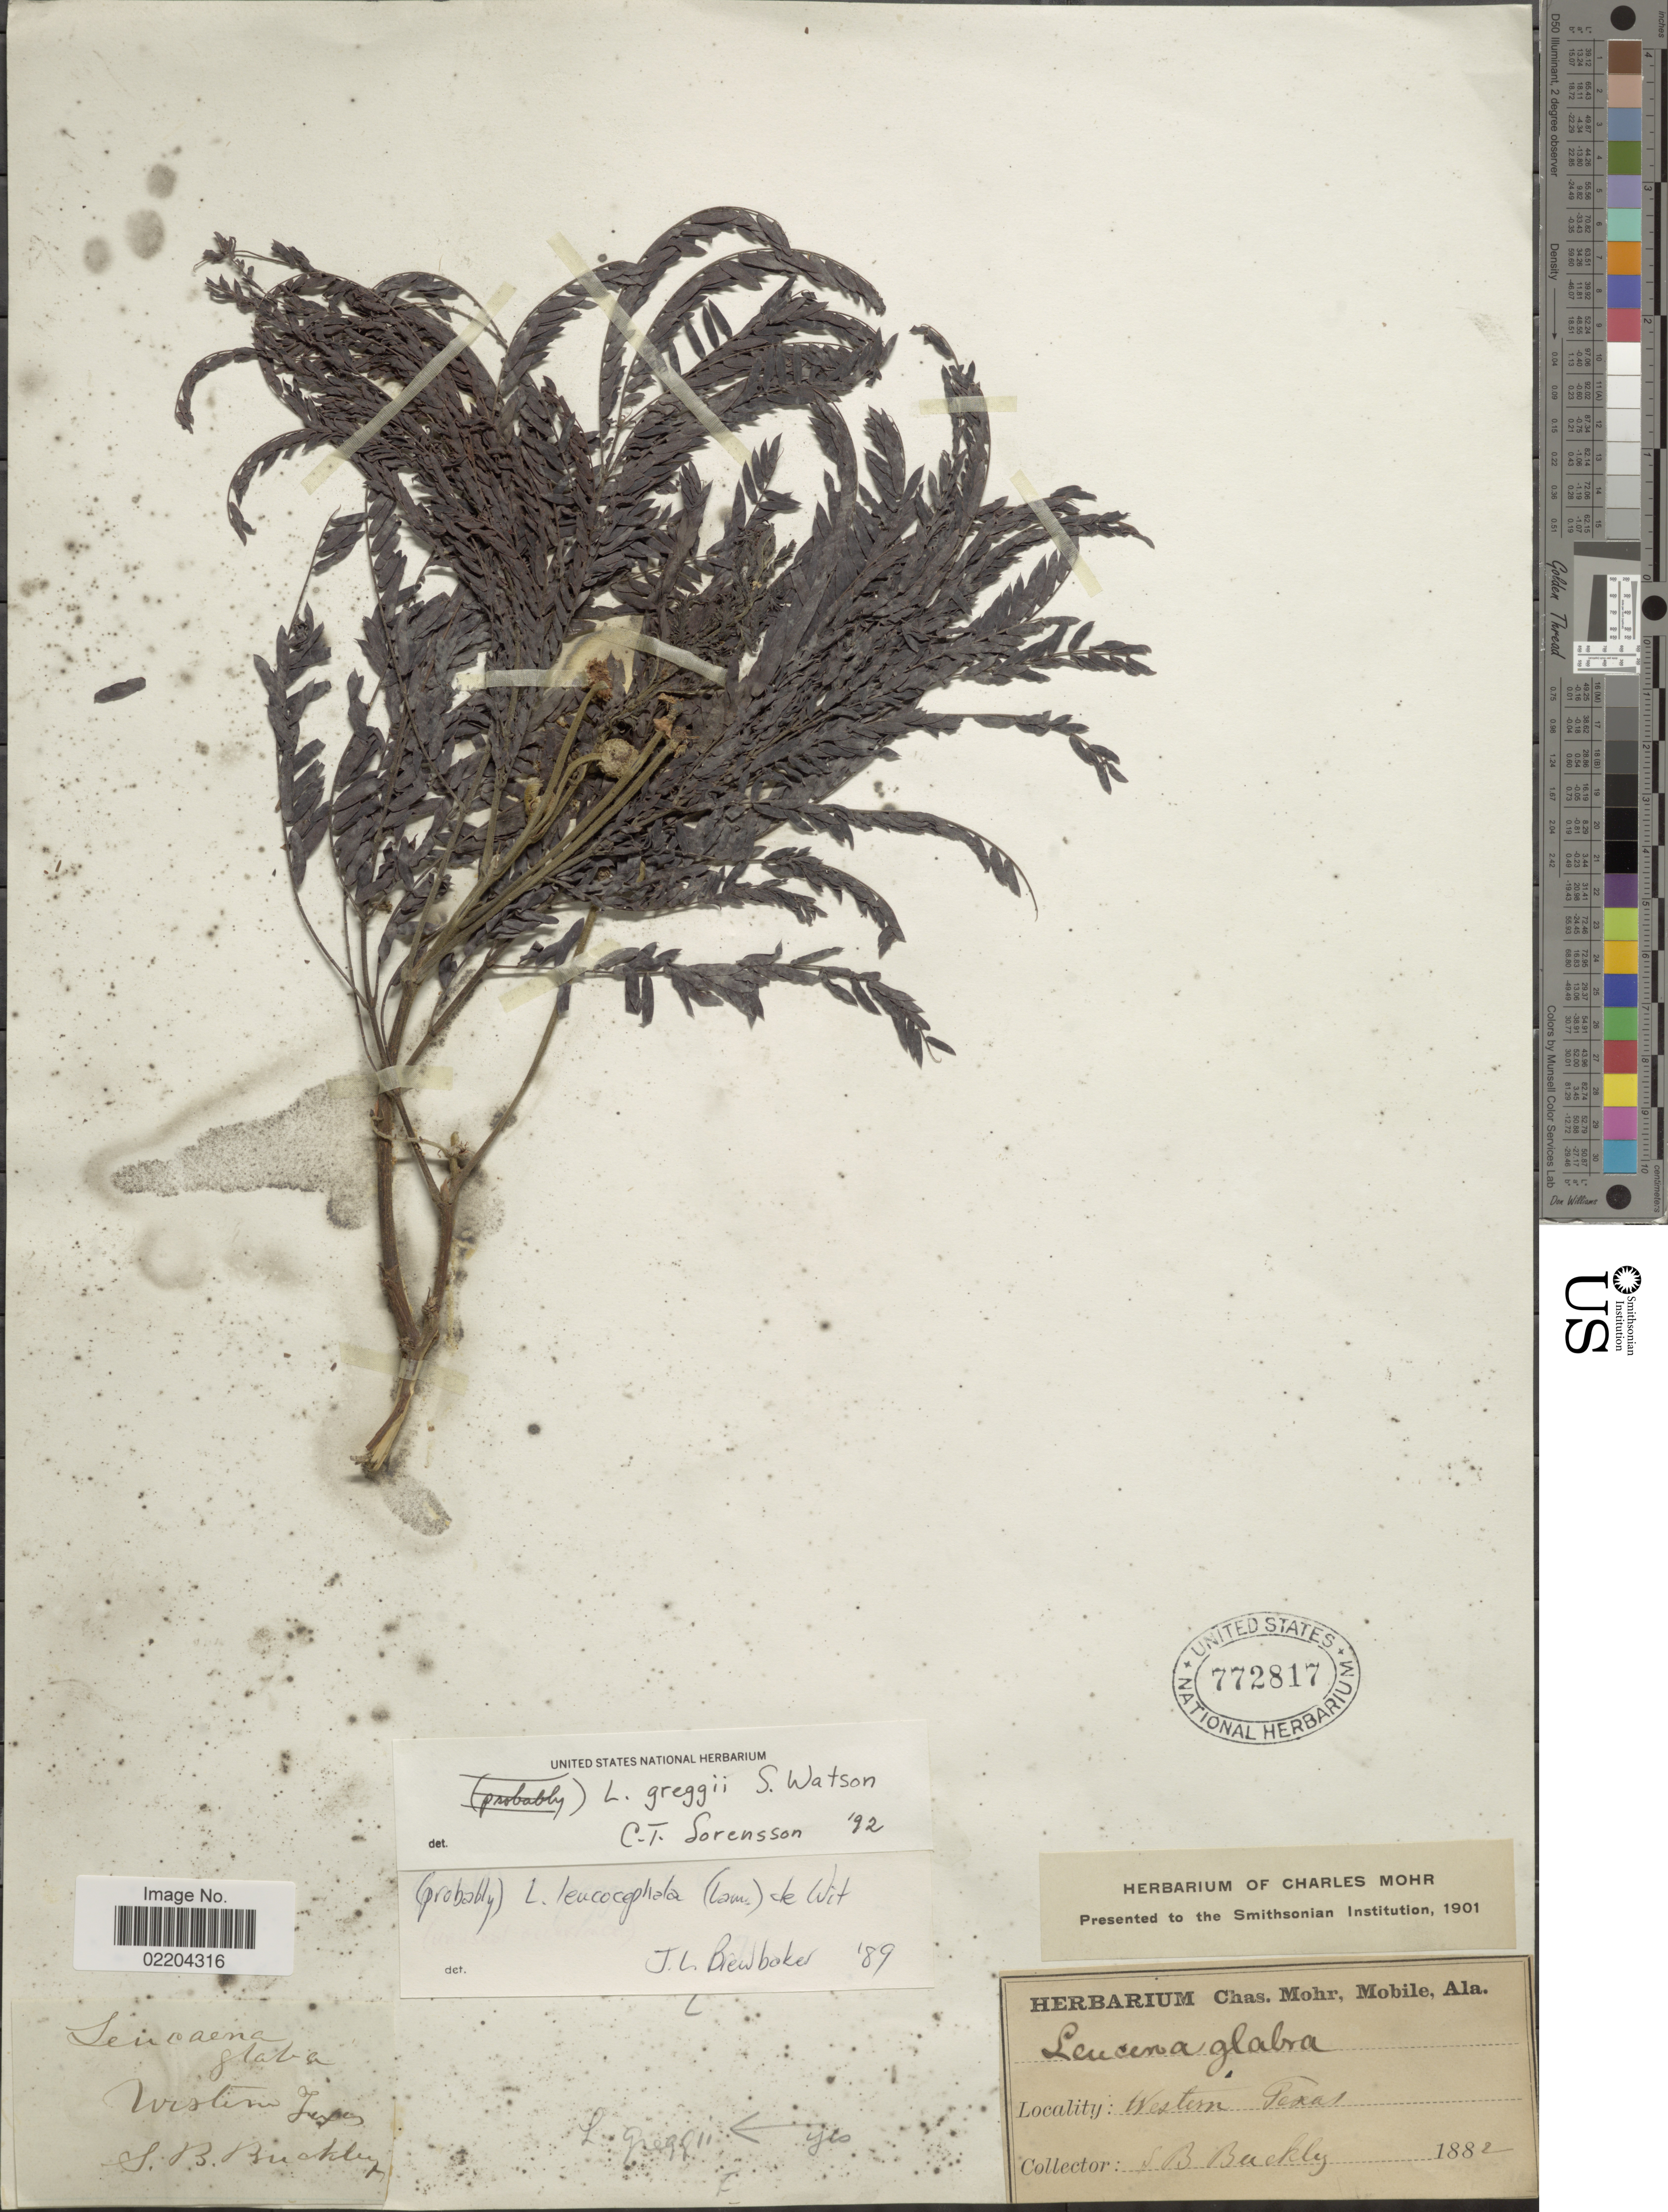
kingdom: Plantae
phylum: Tracheophyta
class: Magnoliopsida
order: Fabales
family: Fabaceae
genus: Leucaena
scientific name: Leucaena greggii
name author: S. Watson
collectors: S. B. Buckley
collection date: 1882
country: United States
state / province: Texas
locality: Western Texas.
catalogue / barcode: US 772817